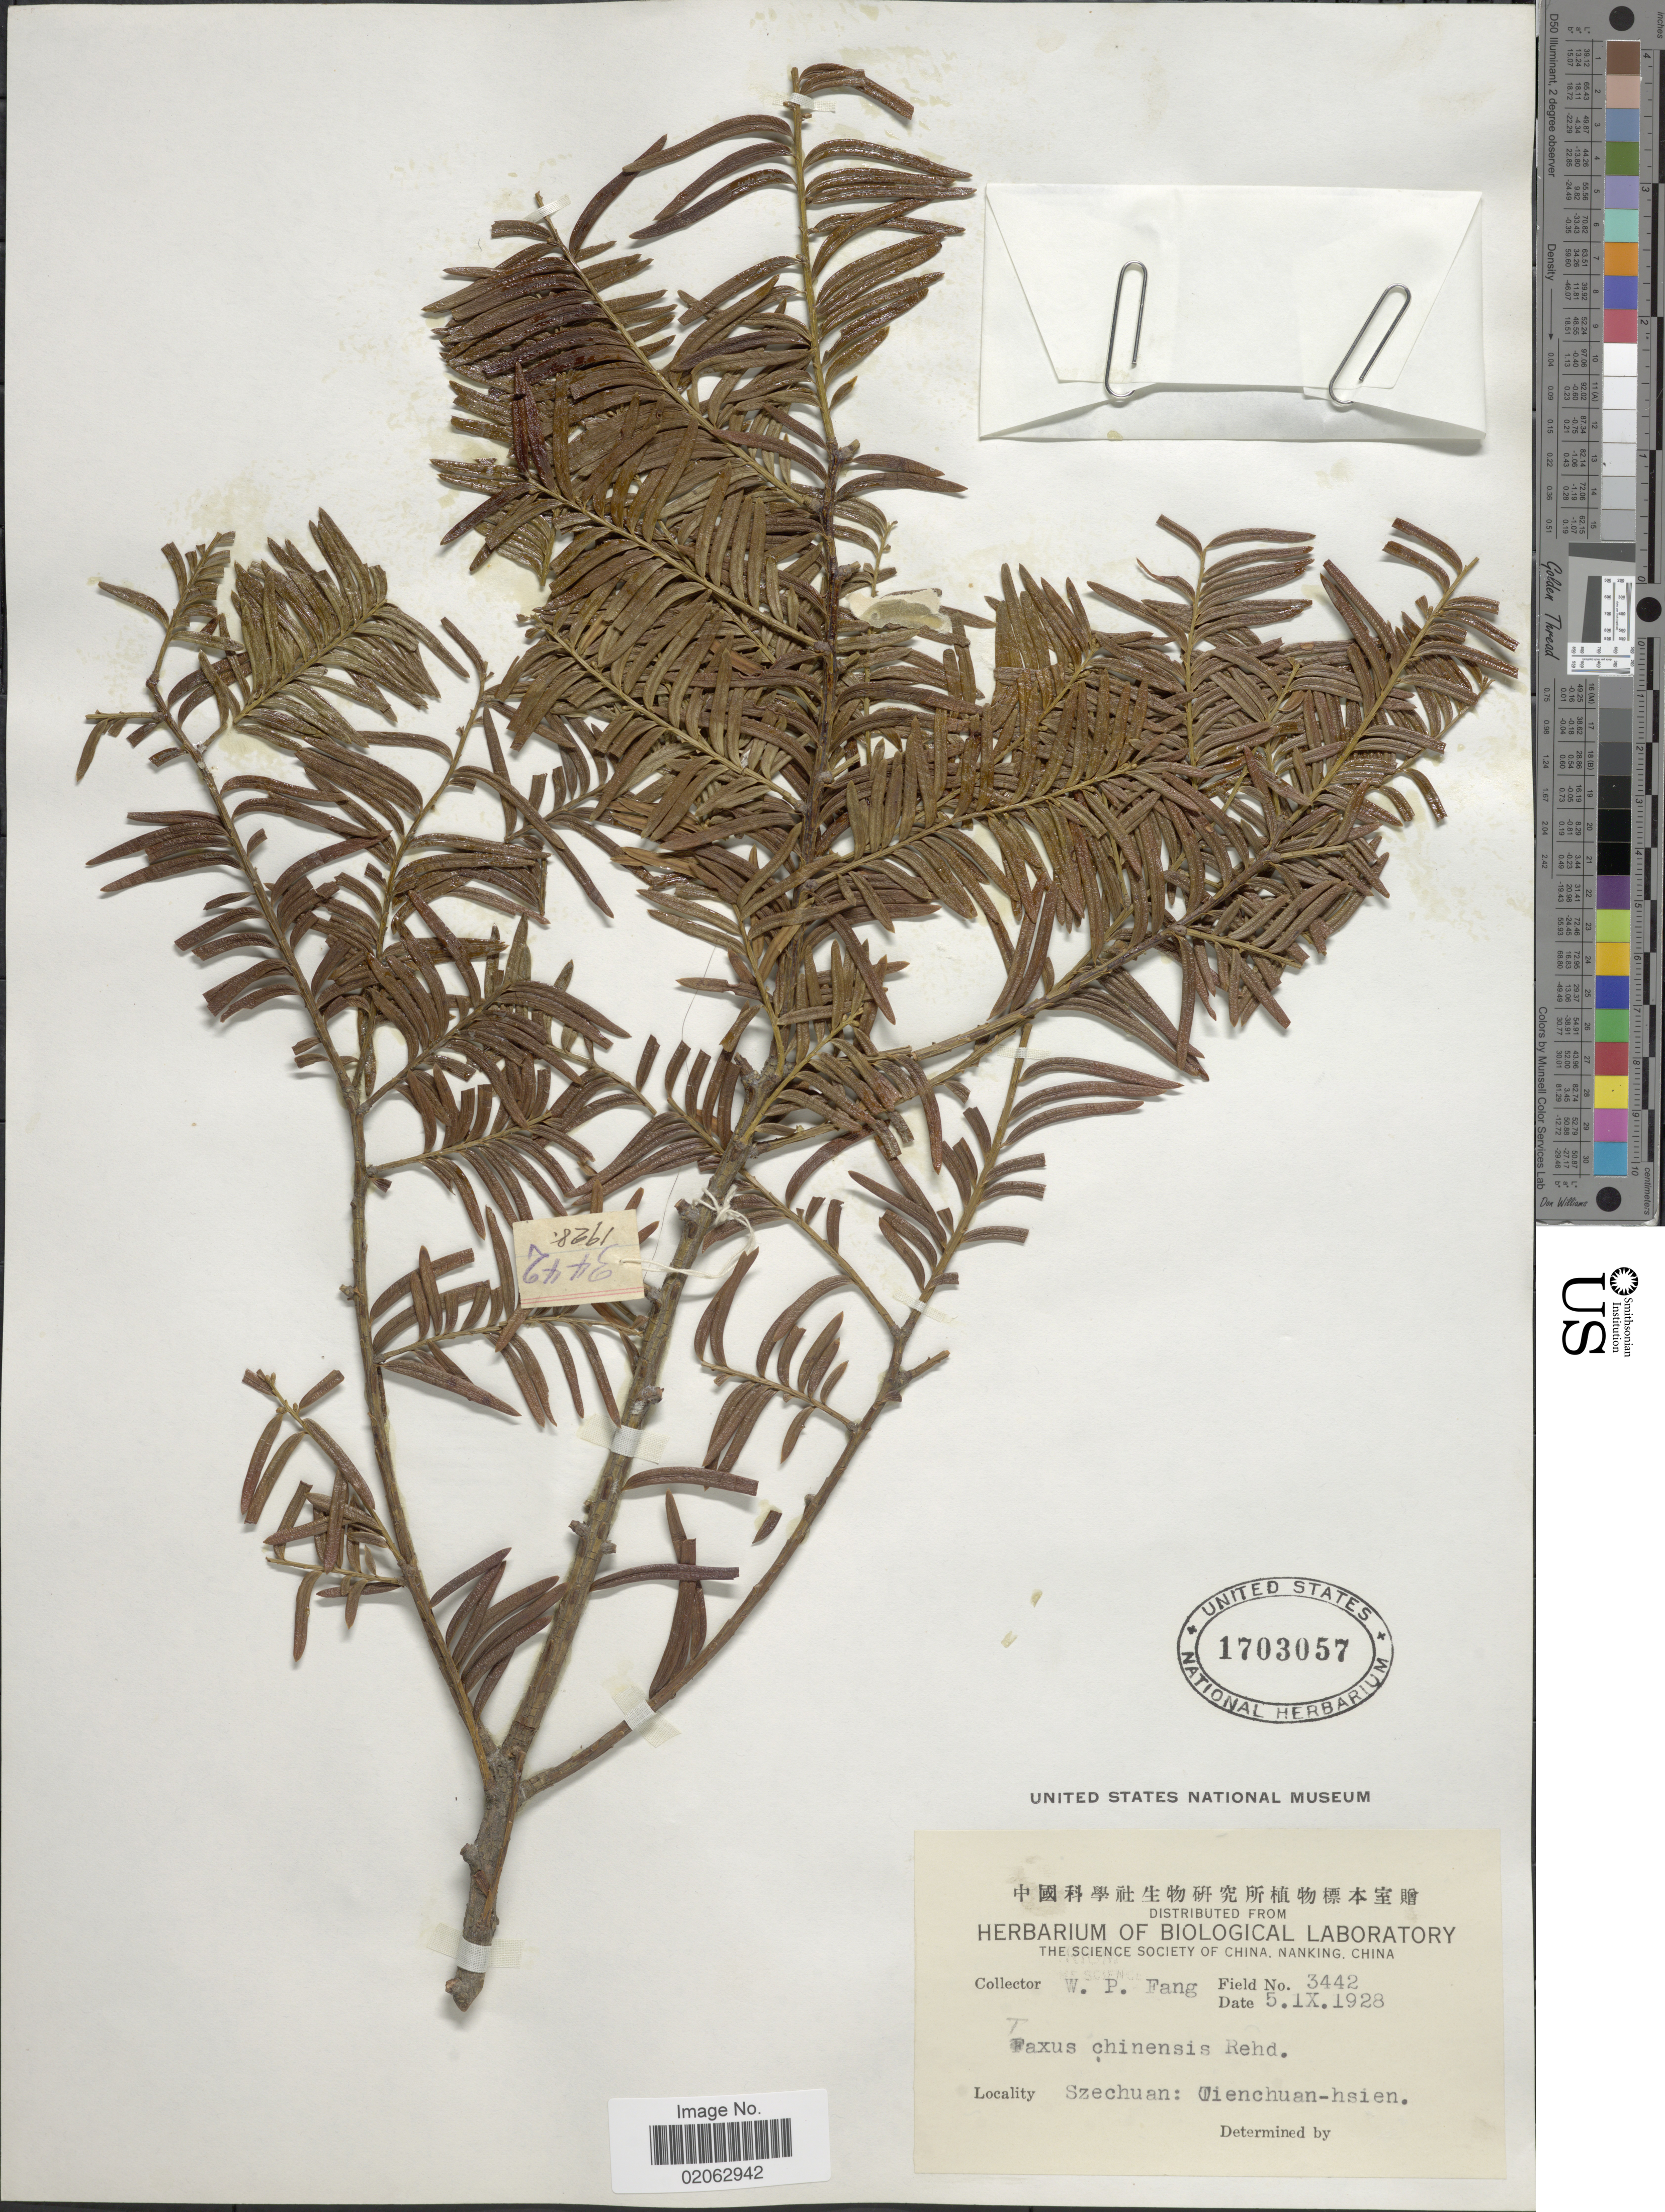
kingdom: Plantae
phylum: Tracheophyta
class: Pinopsida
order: Pinales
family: Taxaceae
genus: Taxus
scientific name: Taxus celebica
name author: (Warb.) H.L. Li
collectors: W. P. Fang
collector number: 3442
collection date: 1928-09-05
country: China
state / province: Sichuan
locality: Szechuan: Oienchuan-hsien [interpreted].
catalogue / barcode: US 1703057